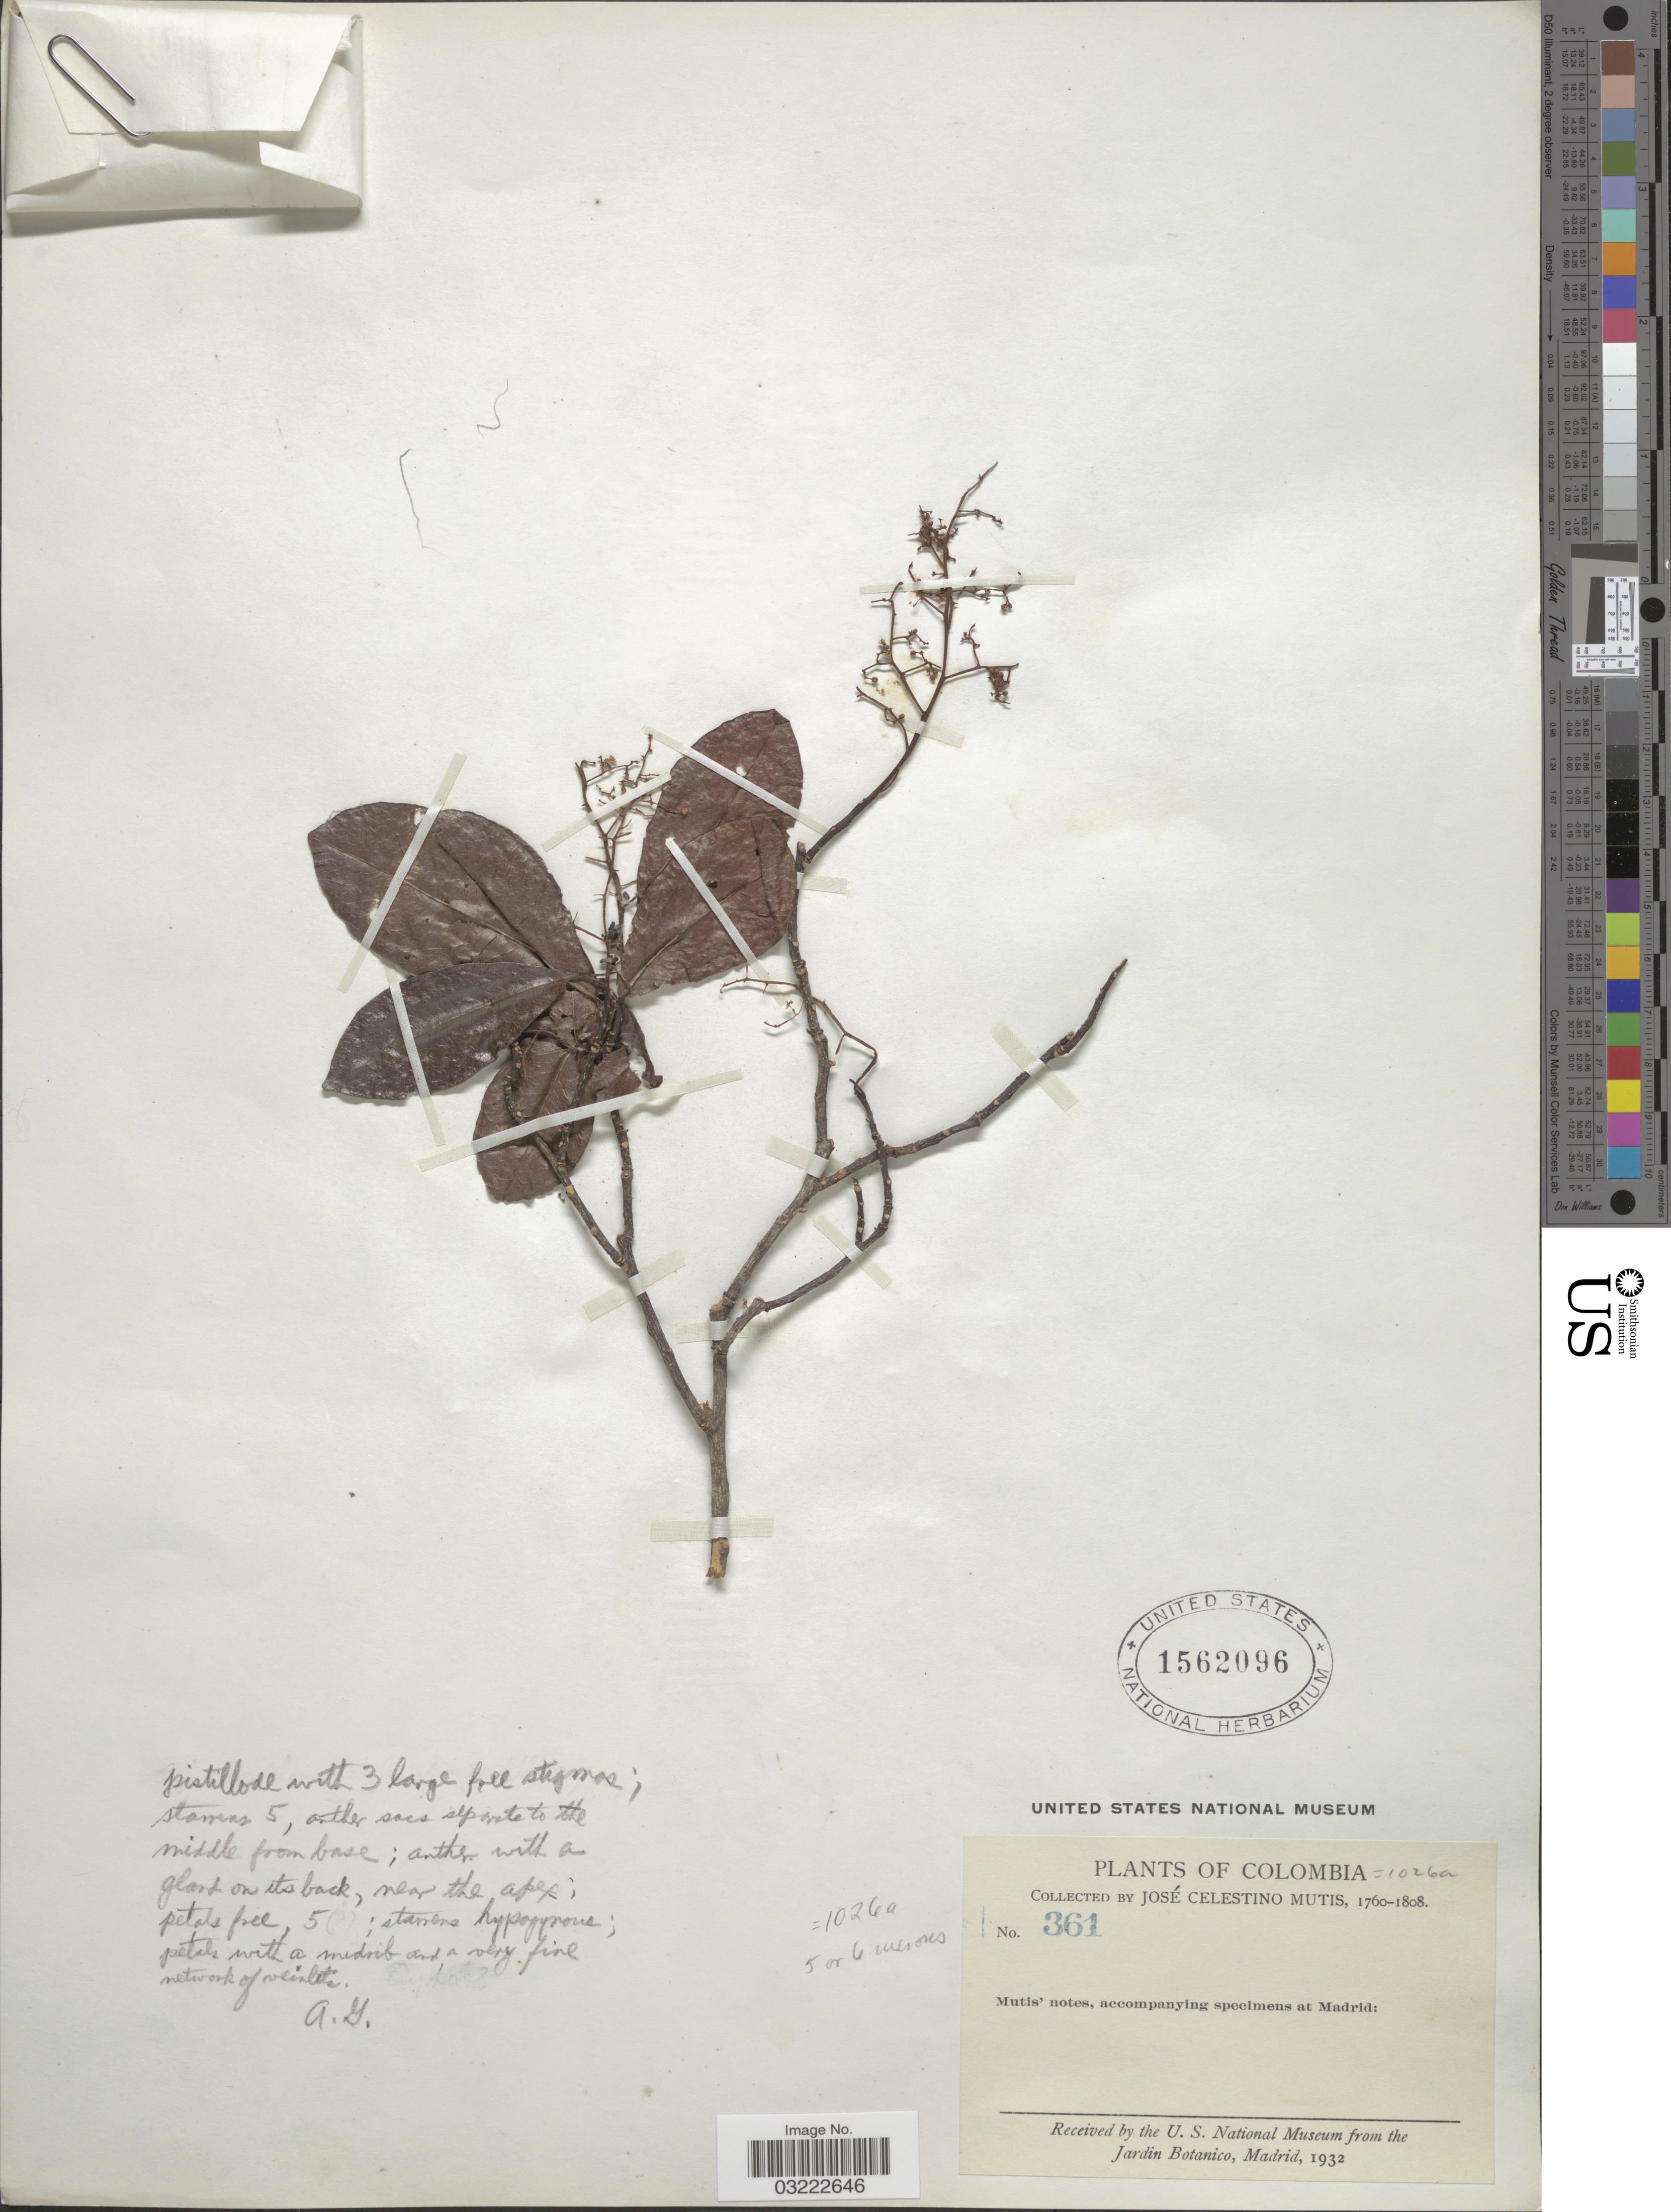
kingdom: Plantae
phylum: Tracheophyta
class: Magnoliopsida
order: Sapindales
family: Rutaceae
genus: Zanthoxylum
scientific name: Zanthoxylum schreberi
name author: (J.F. Gmel.) Reynel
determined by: Londoño-Echeverri, Y.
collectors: J. C. B. Mutis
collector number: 361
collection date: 1760/1808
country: Colombia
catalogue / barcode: US 1562096